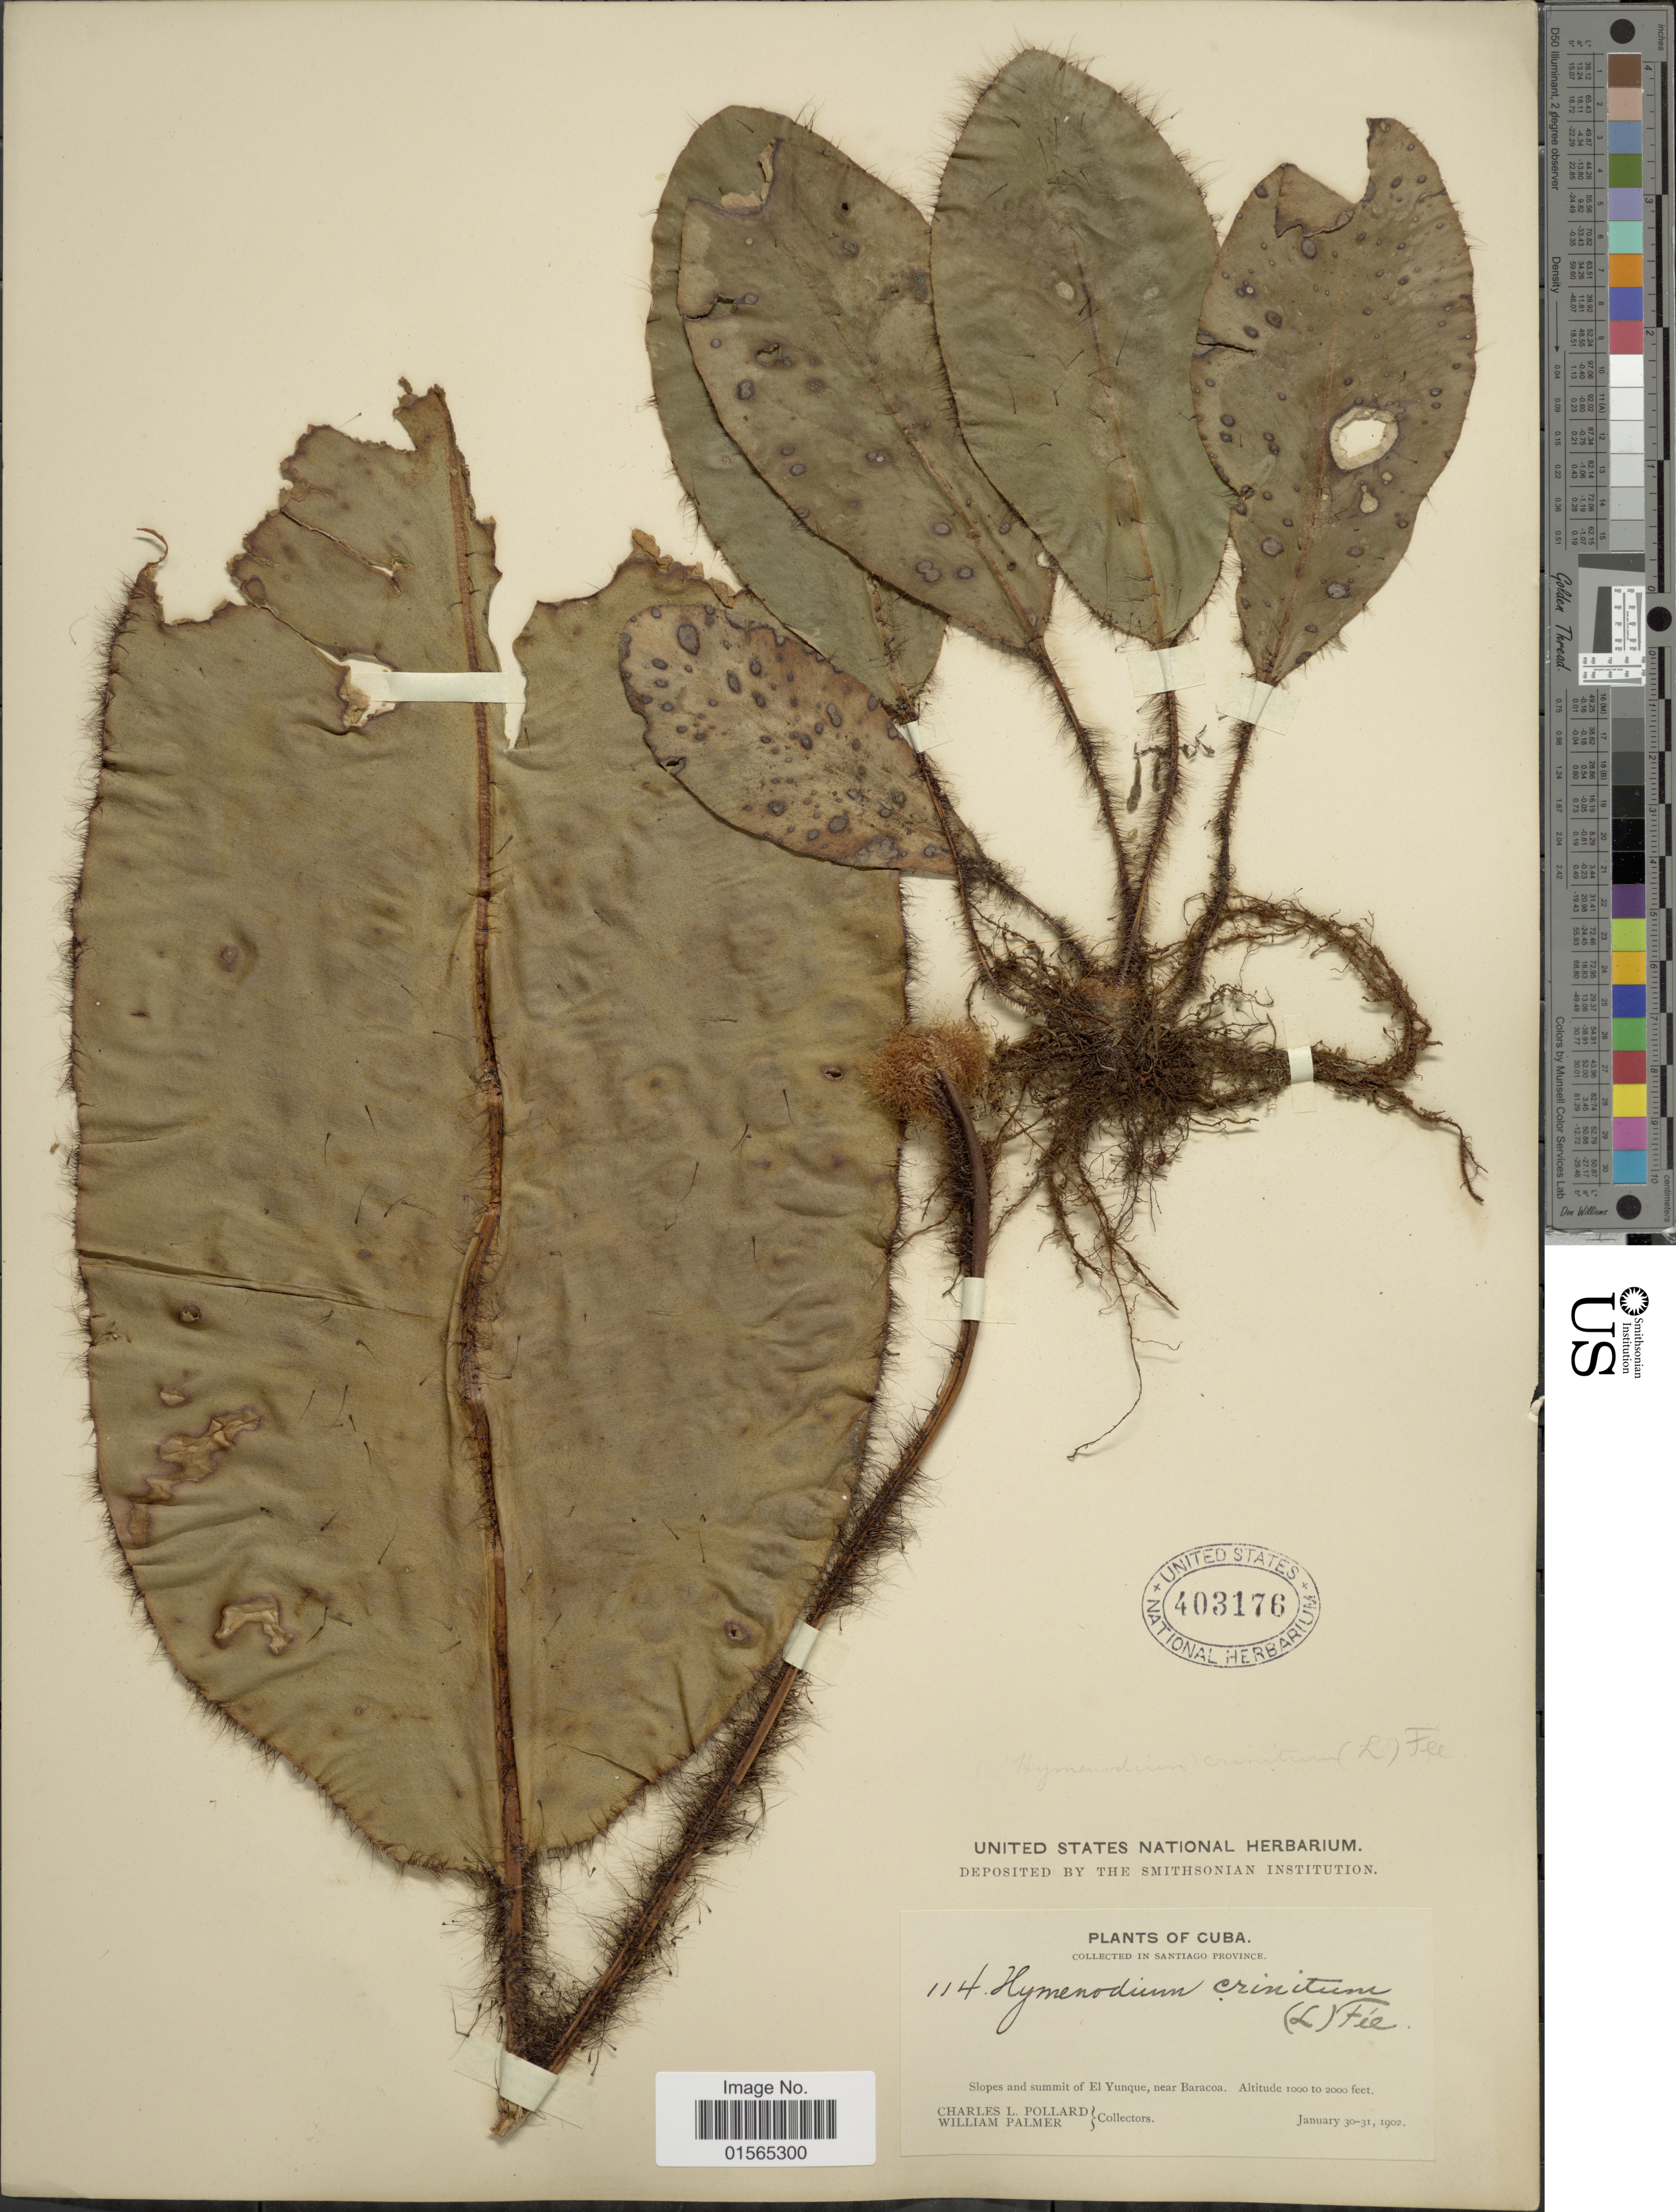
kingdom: Plantae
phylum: Tracheophyta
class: Polypodiopsida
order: Polypodiales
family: Dryopteridaceae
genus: Elaphoglossum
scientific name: Elaphoglossum crinitum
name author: (L.) Christ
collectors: C. L. Pollard & W. Palmer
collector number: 114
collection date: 1902-01-30/1902-01-31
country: Cuba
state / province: Santiago de Cuba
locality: Slopes and summit of El Yunque, near Baracoa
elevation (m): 305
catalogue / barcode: US 403176